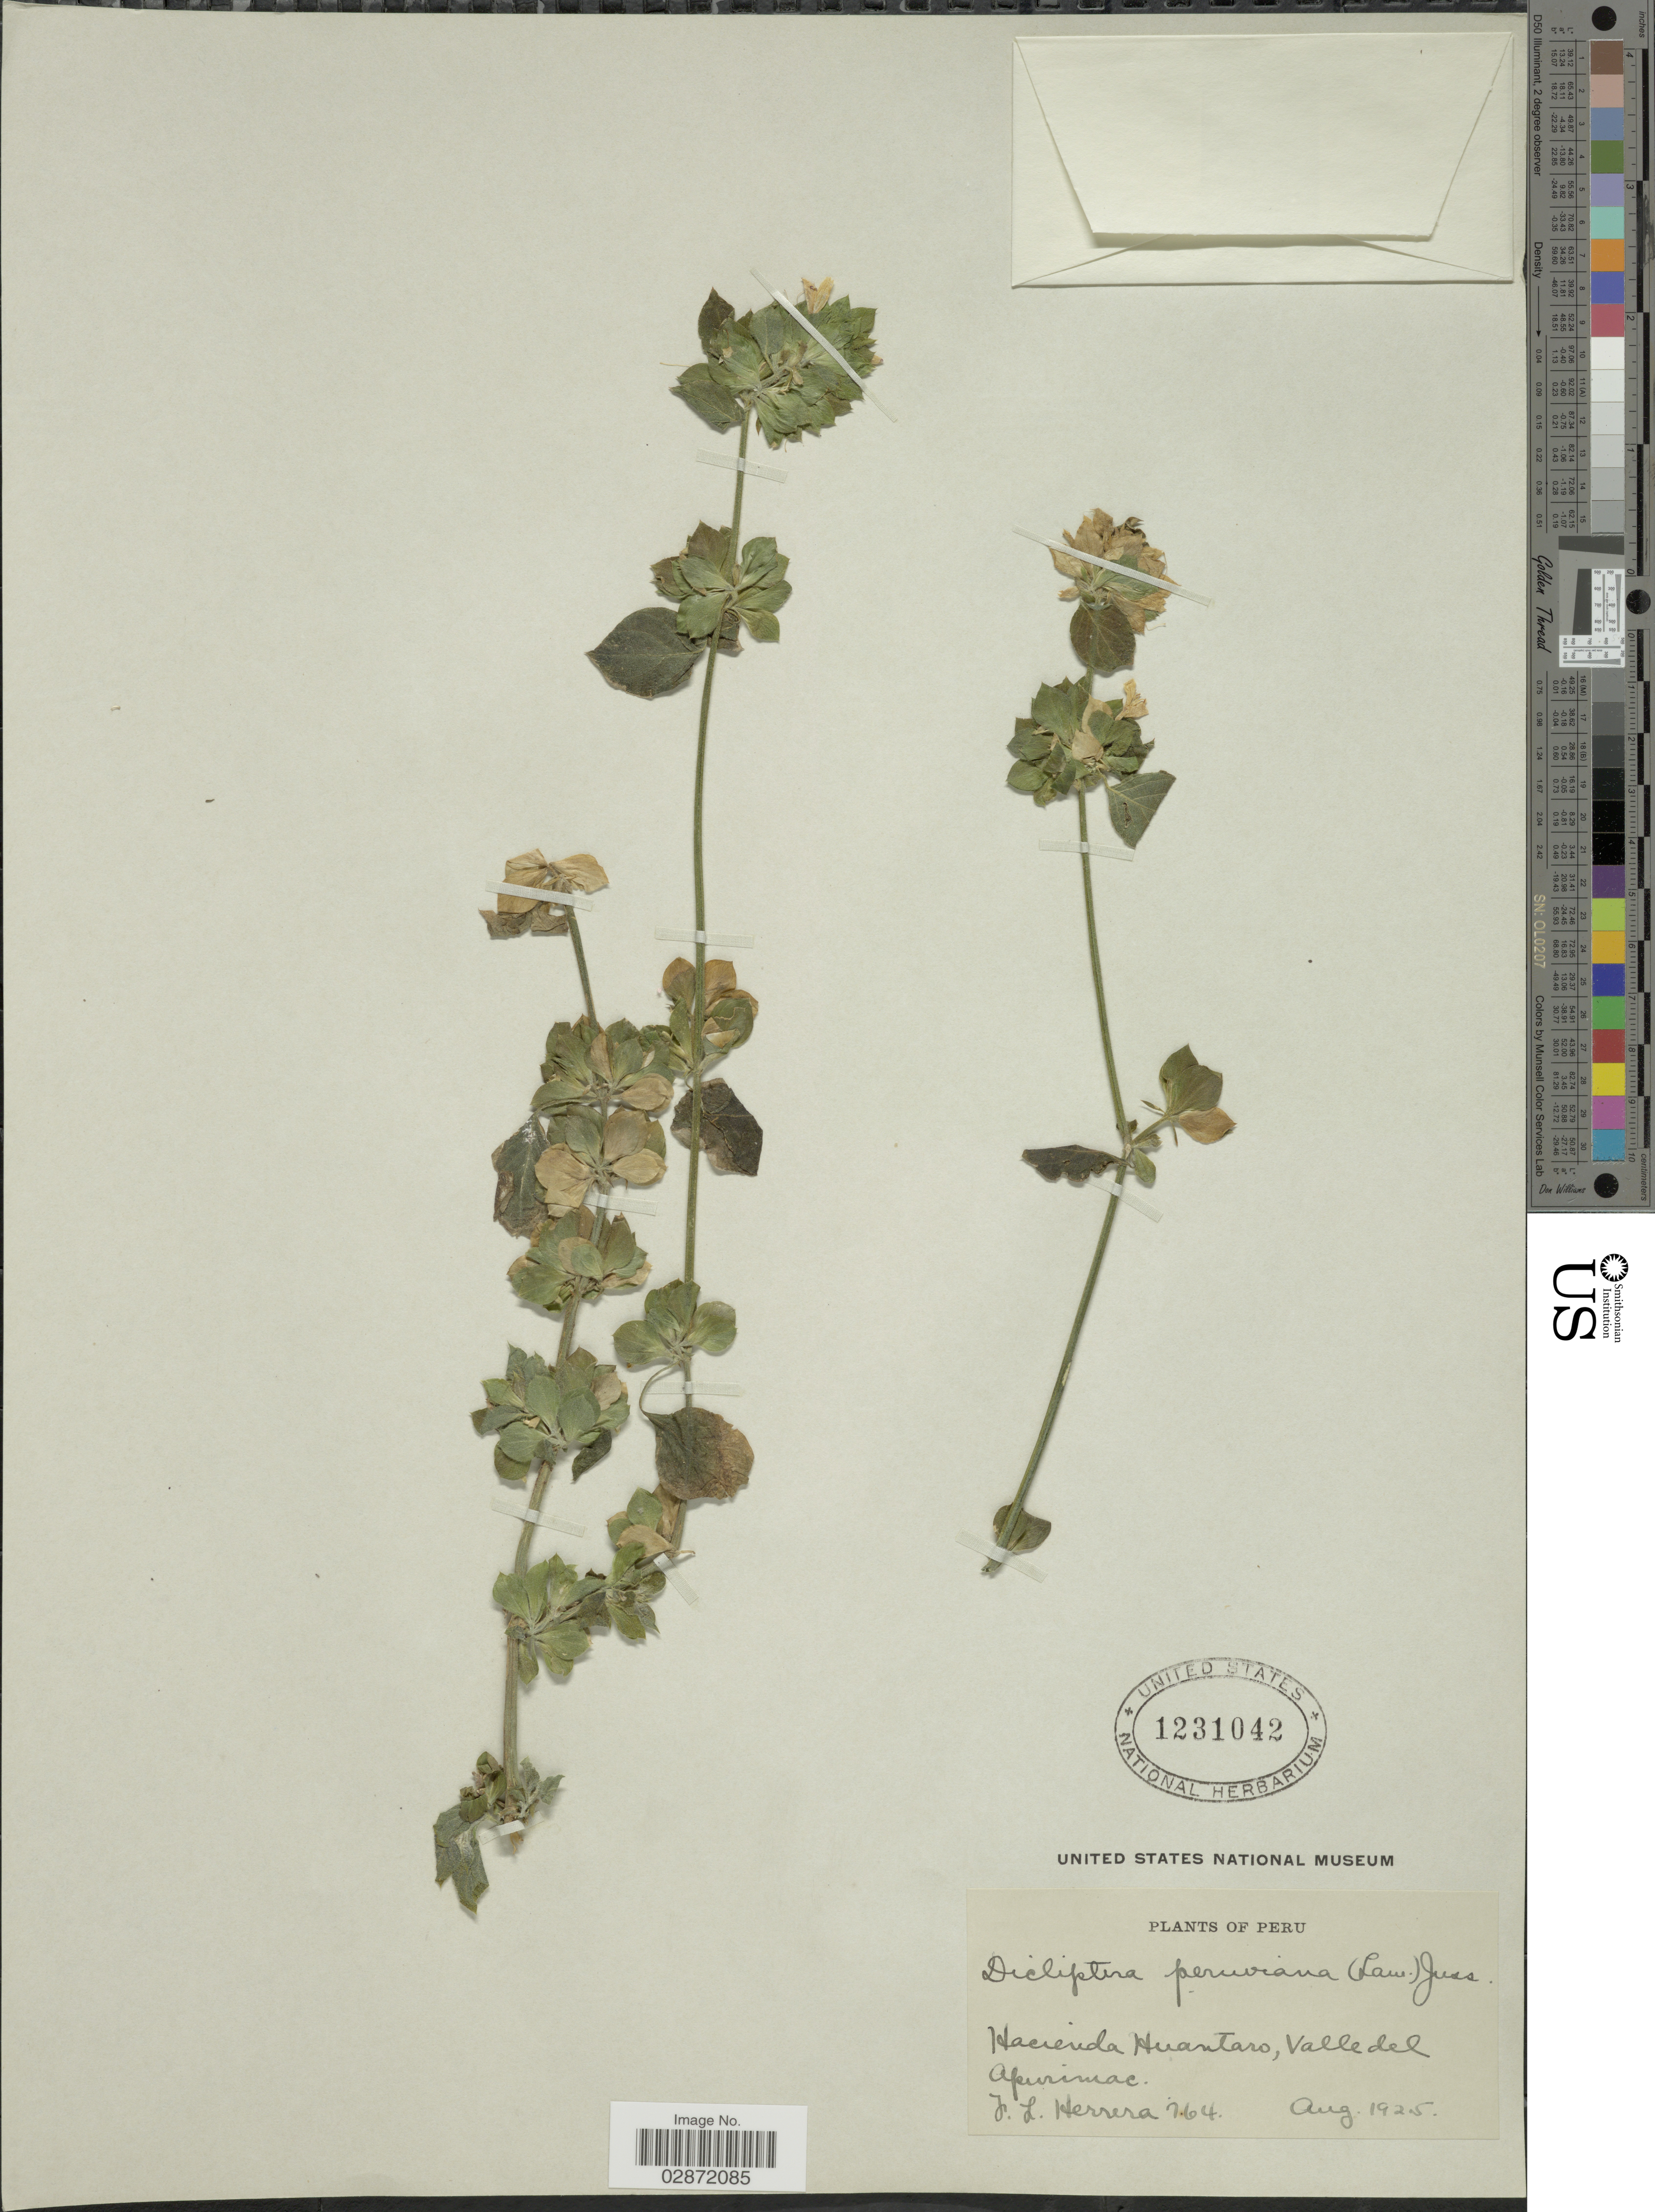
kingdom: Plantae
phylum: Tracheophyta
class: Magnoliopsida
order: Lamiales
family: Acanthaceae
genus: Dicliptera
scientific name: Dicliptera peruviana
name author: (Ruiz & Pav.) Juss.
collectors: F. L. Herrera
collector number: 764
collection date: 1925-08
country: Peru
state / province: Apurímac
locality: Hacienda Huantaro, Valle del Apurimac.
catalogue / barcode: US 1231042